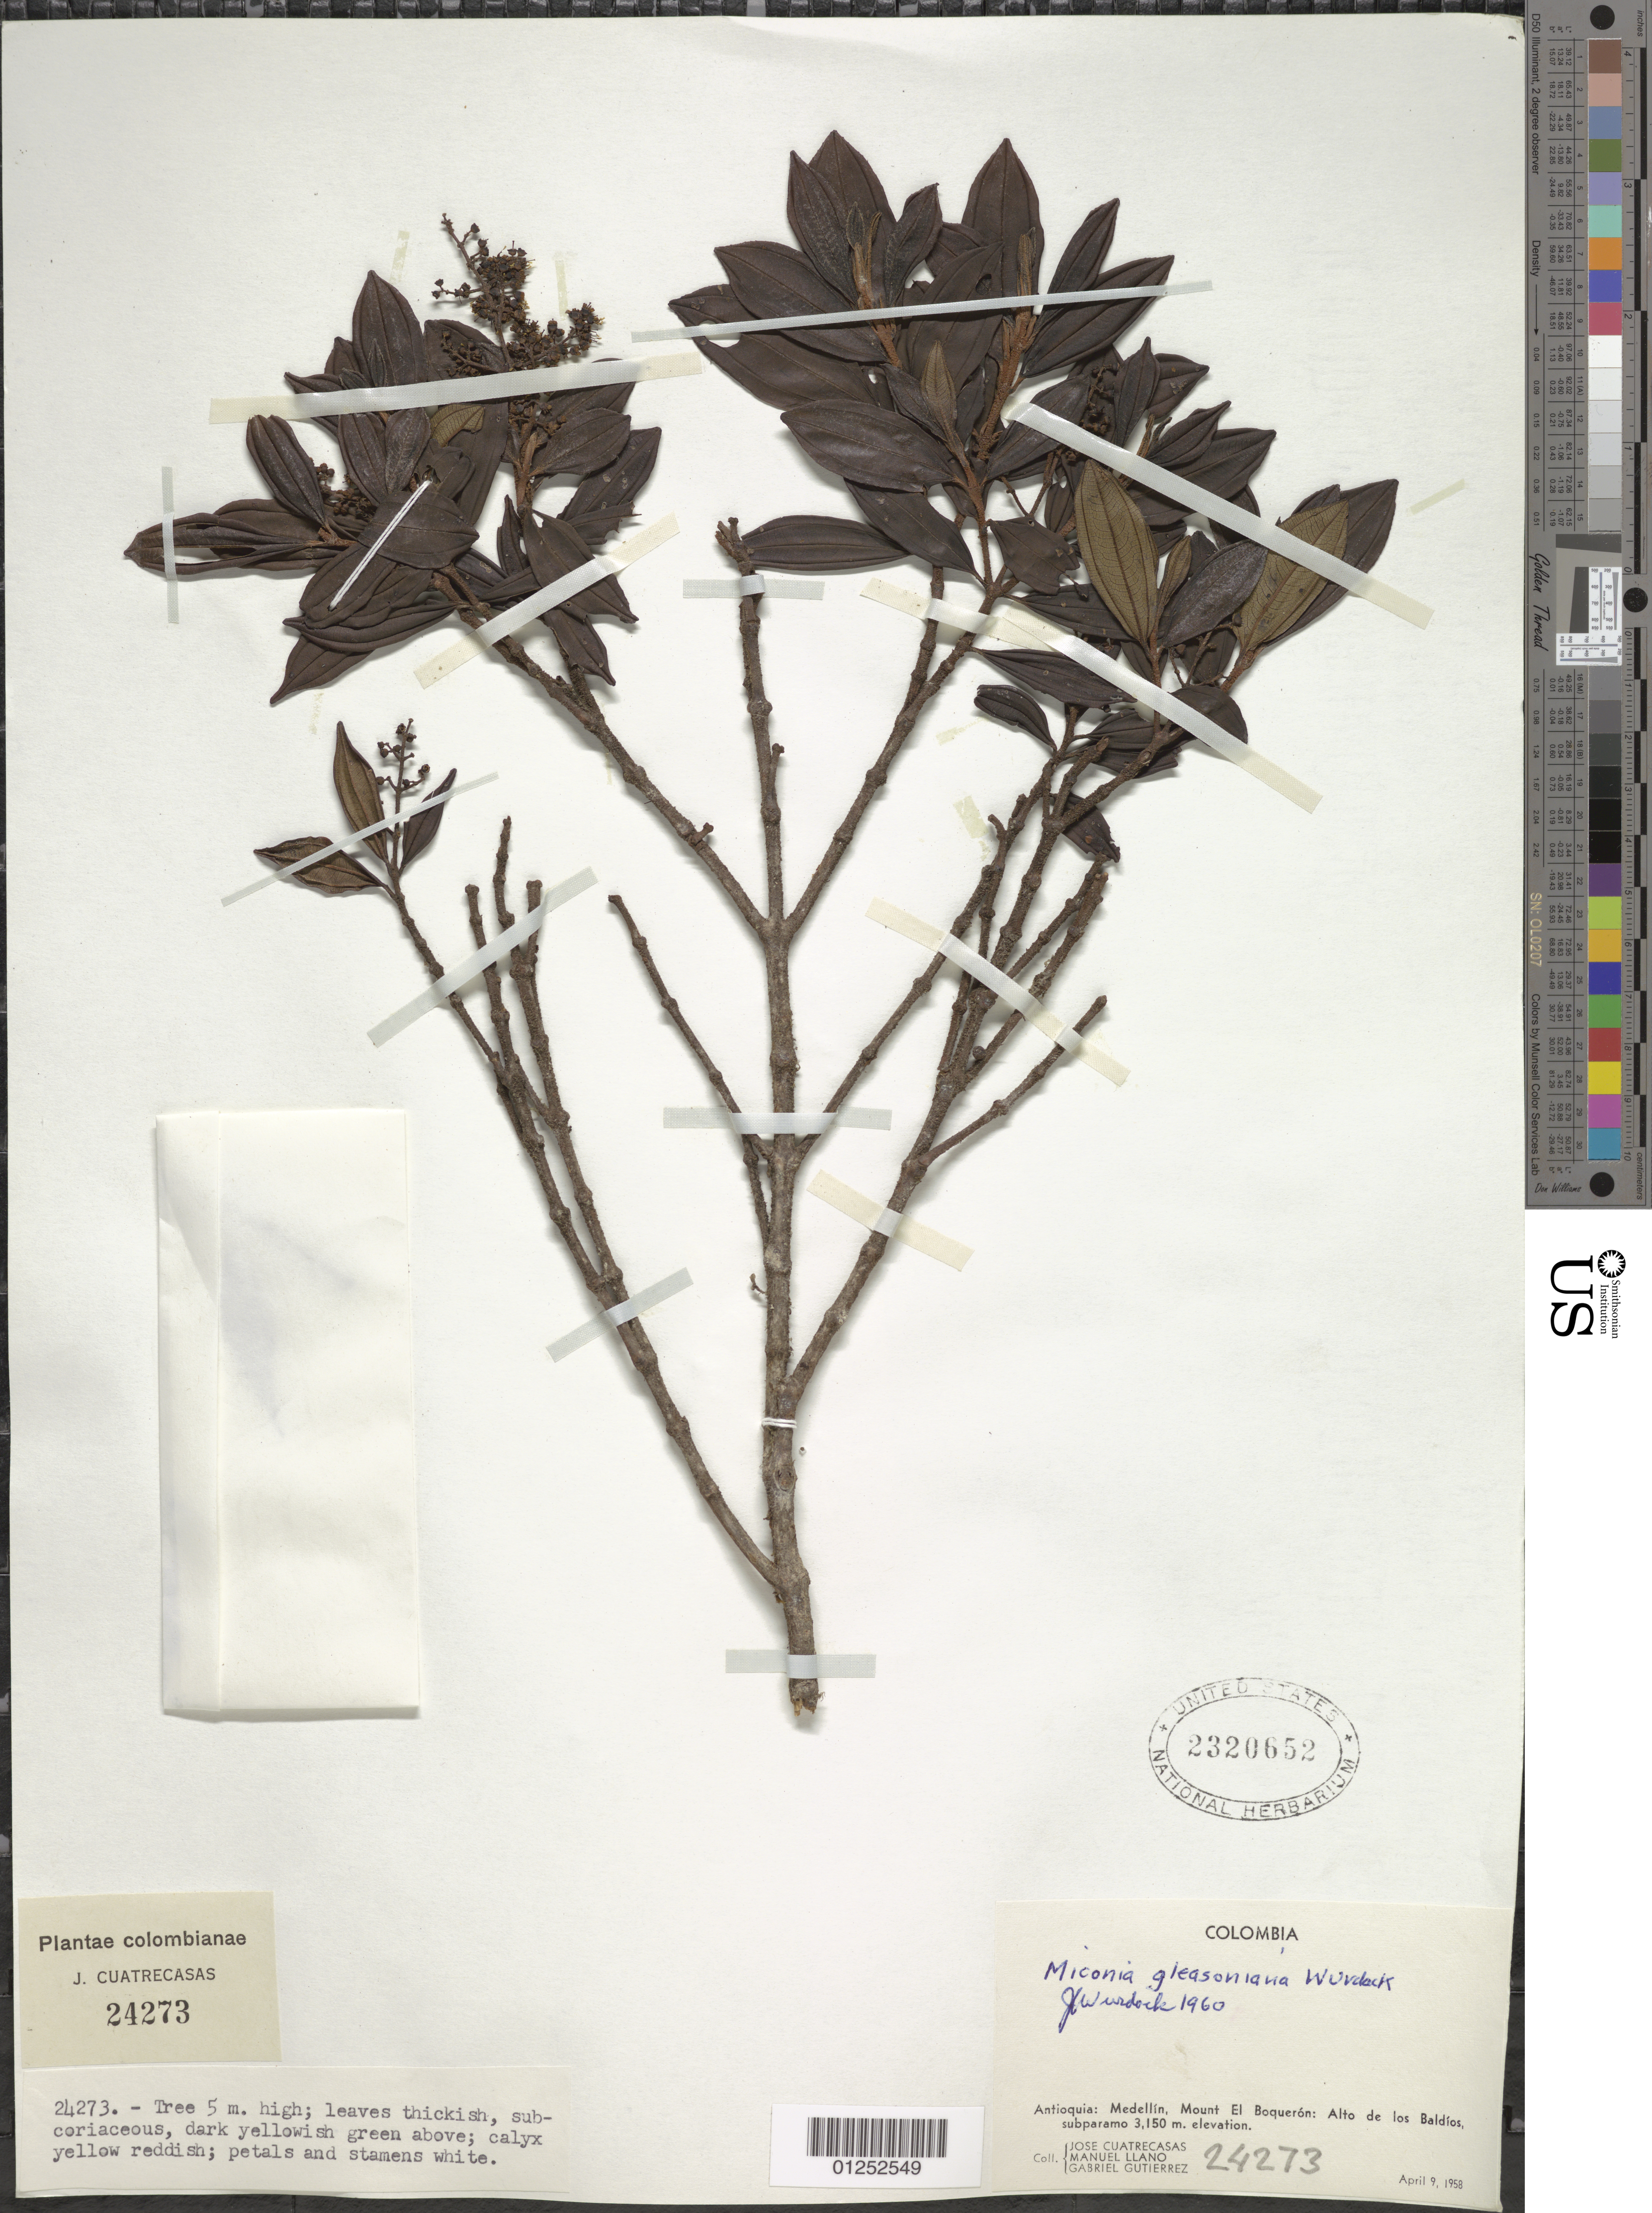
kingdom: Plantae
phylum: Tracheophyta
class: Magnoliopsida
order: Myrtales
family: Melastomataceae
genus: Miconia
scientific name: Miconia gleasoniana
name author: Wurdack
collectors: J. Cuatrecasas, M. Llano & G. Gutierrez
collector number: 24273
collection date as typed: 09 Apr 1958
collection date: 1958-04-09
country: Colombia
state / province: Antioquia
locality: Medellin, Mount El Boqueron, Alto de los Baldios.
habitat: subparamo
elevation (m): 3150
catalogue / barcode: US 2320652